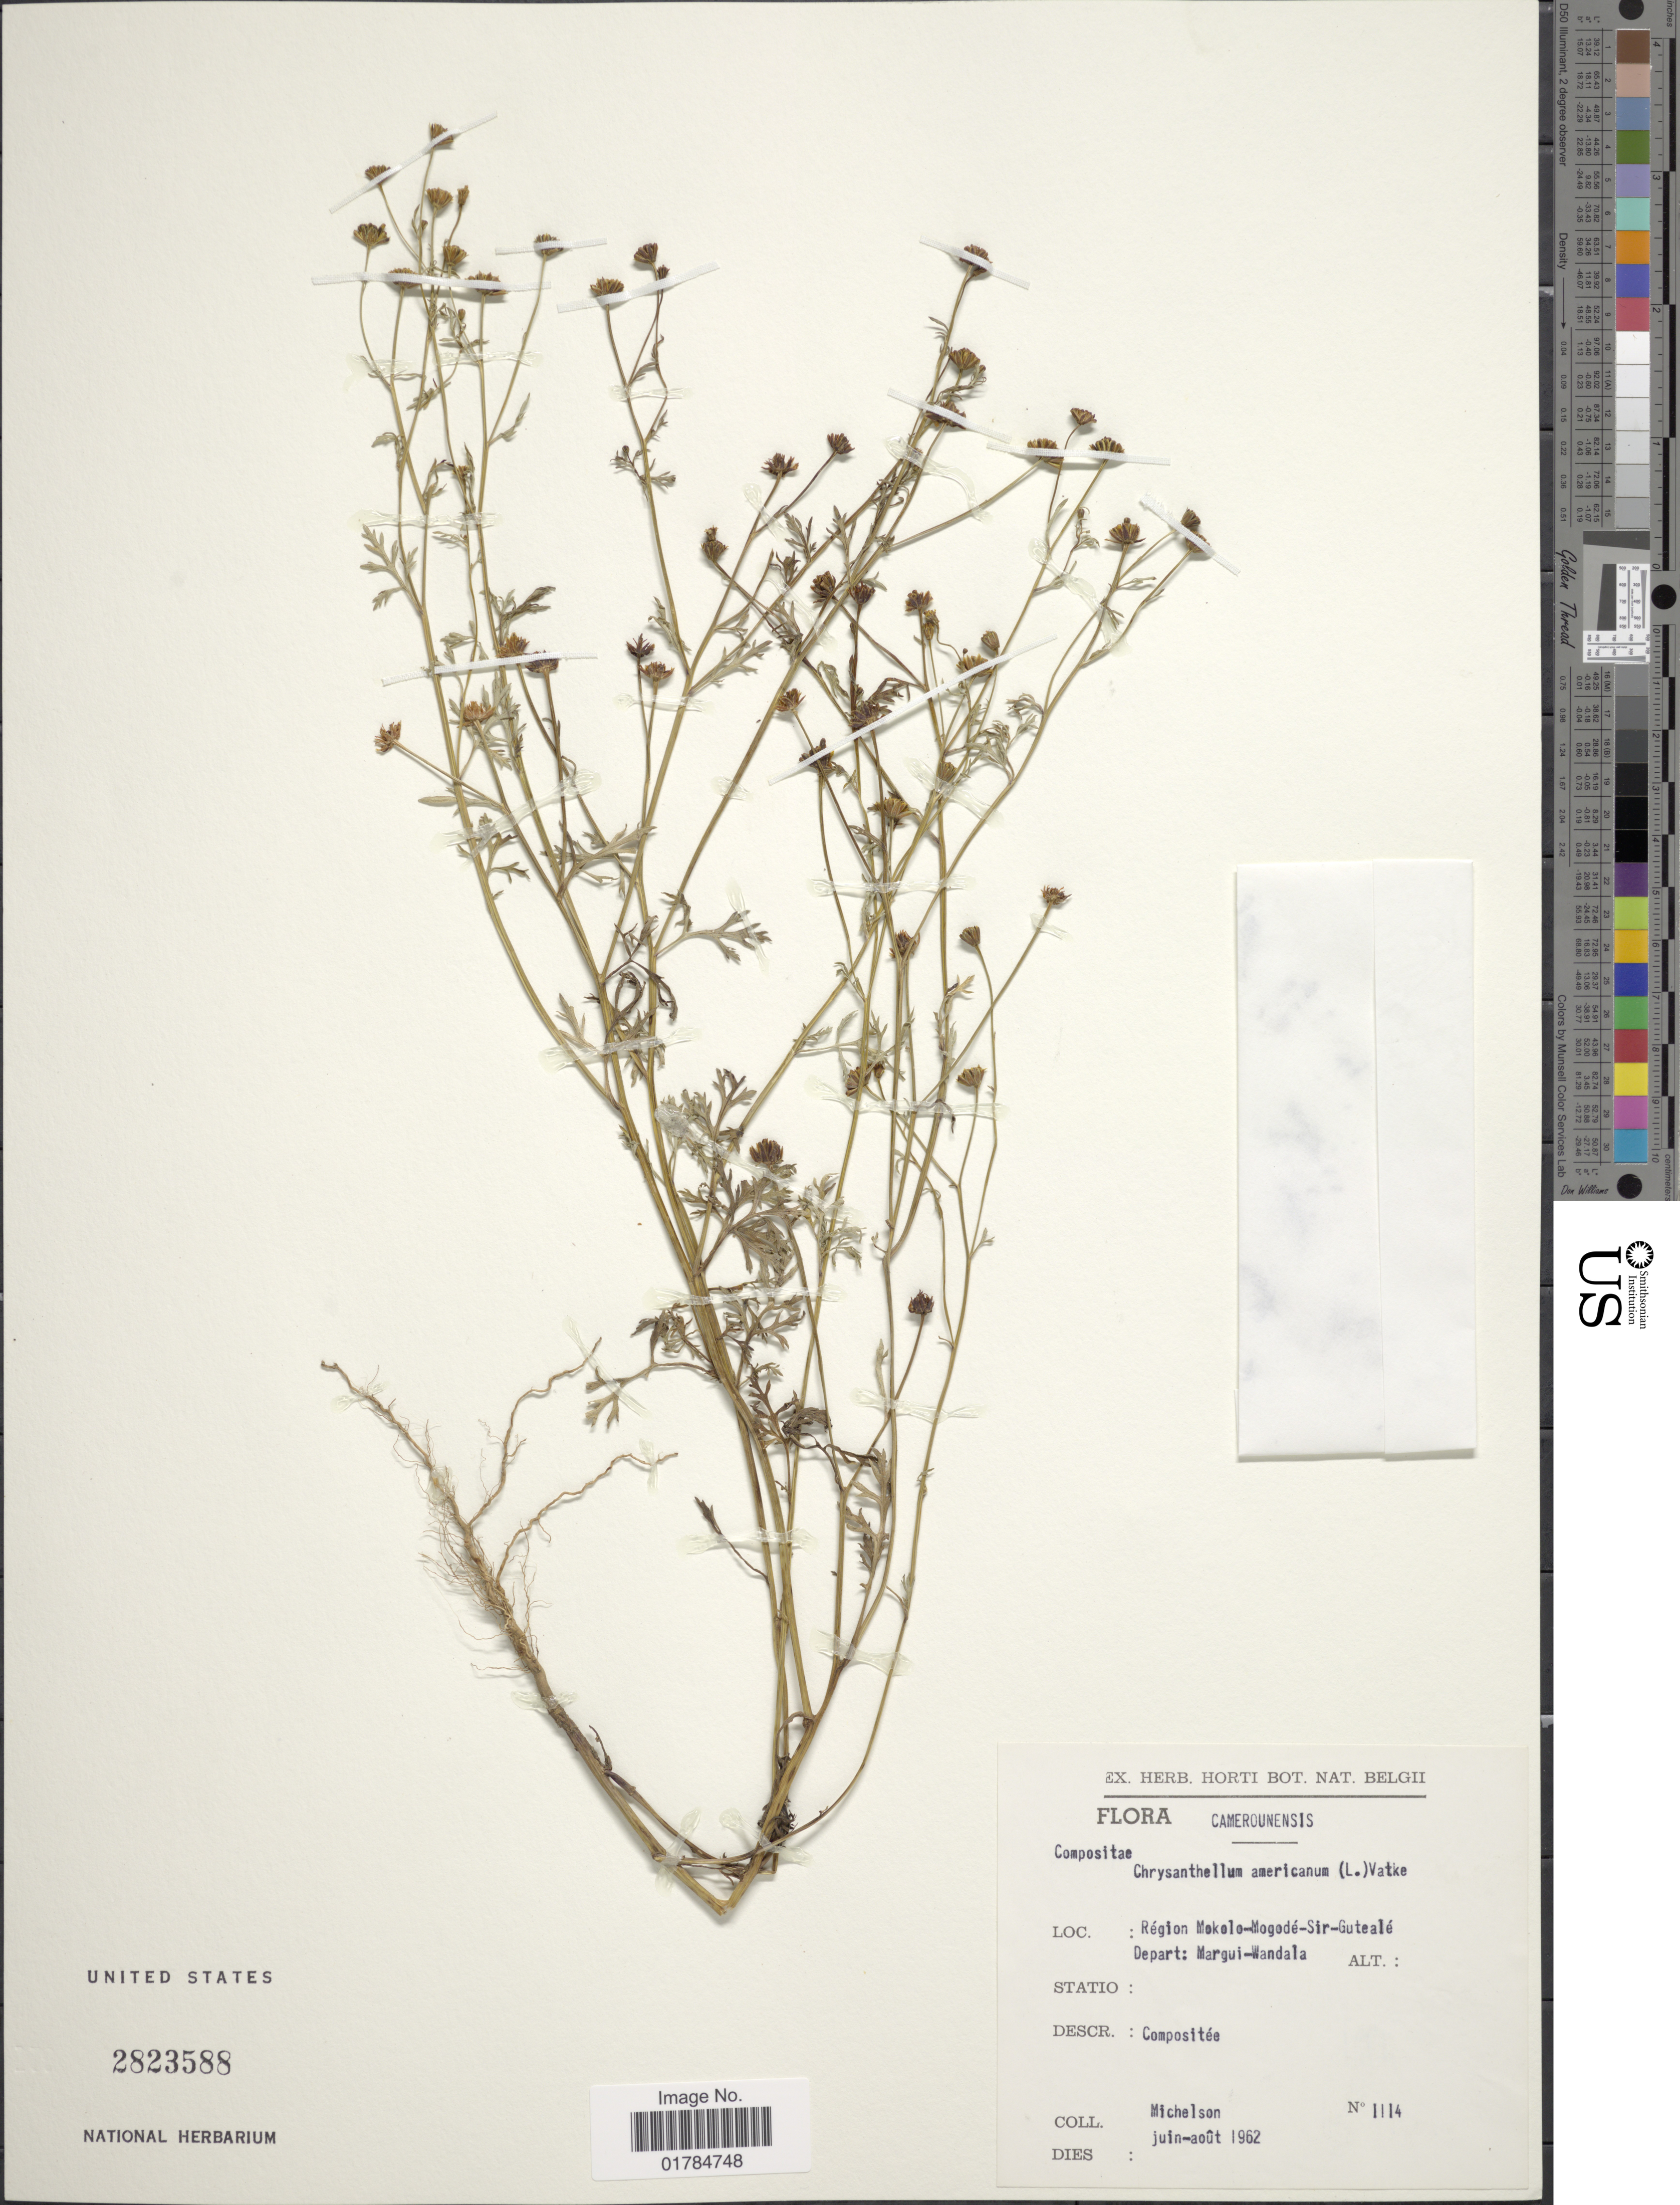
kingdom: Plantae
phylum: Tracheophyta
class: Magnoliopsida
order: Asterales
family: Asteraceae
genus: Chrysanthellum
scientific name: Chrysanthellum americanum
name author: (L.) Vatke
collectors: -. Michelson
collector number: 1114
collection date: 1962-01/1962-08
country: Cameroon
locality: Camerounensis, Region Mokolo-Mogode-Sir-Guteale. Depart: Margui-Wandala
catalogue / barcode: US 2823588